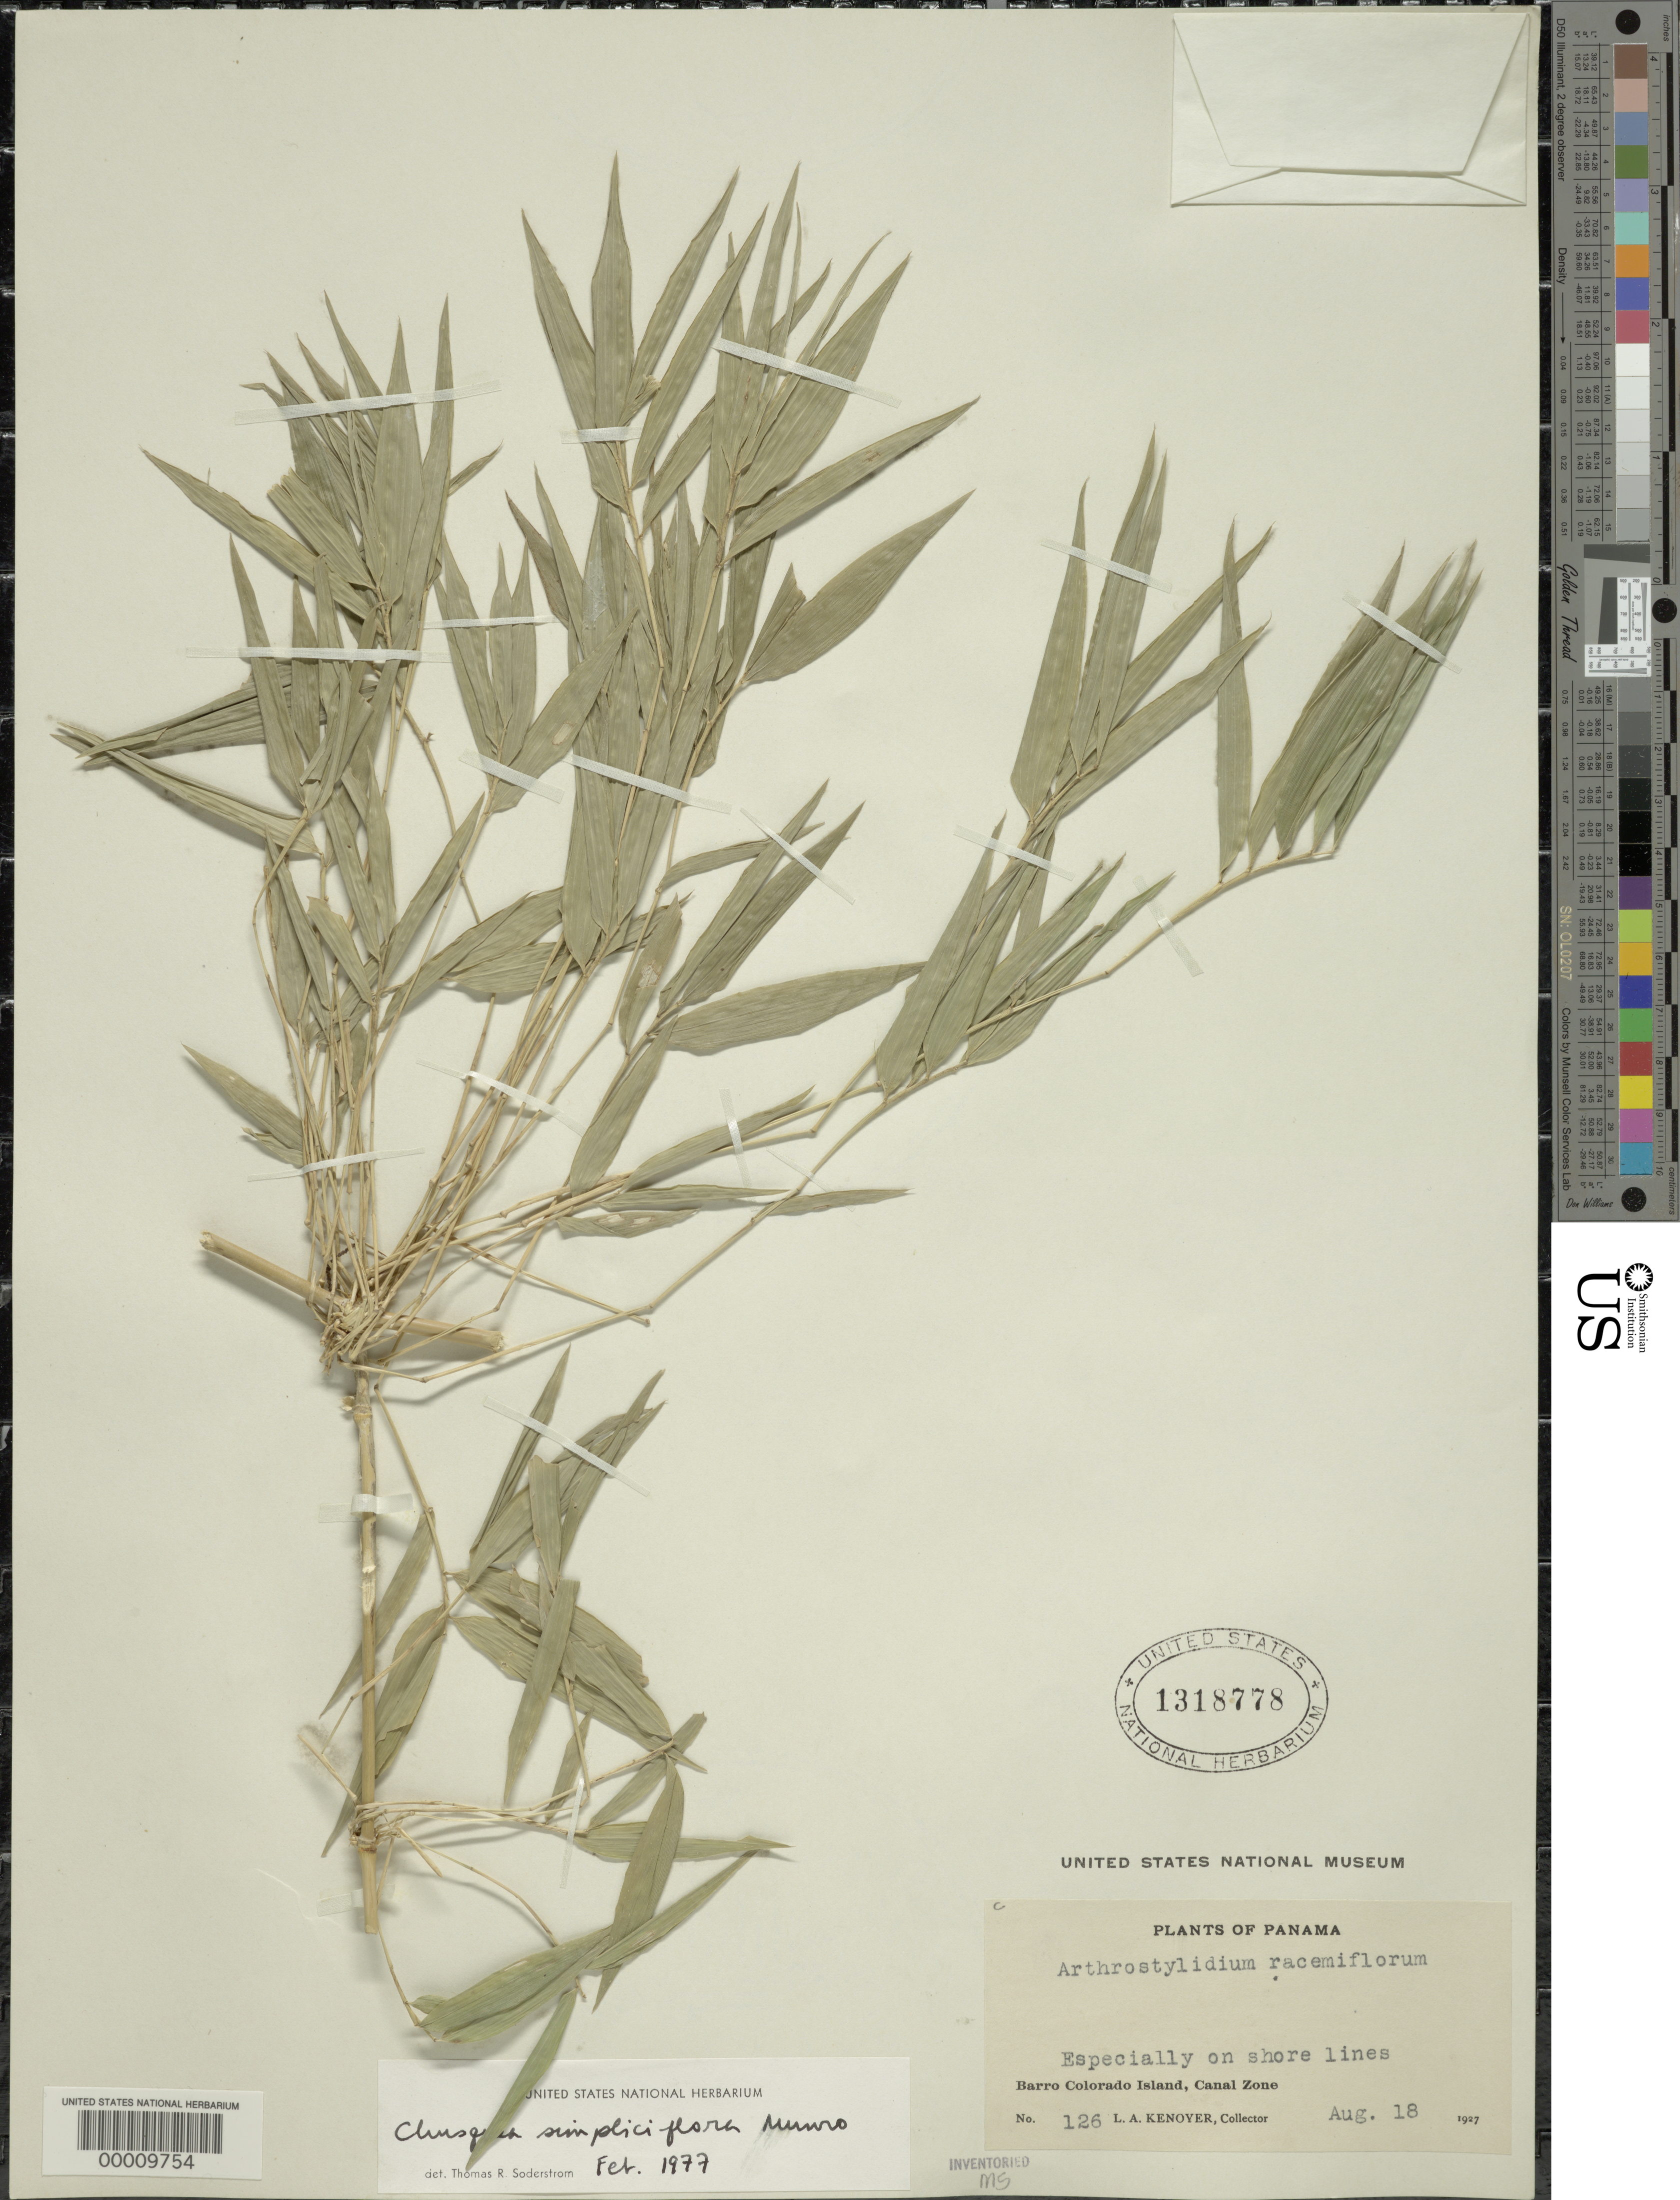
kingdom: Plantae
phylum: Tracheophyta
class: Liliopsida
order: Poales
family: Poaceae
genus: Chusquea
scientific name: Chusquea simpliciflora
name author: Munro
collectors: L. A. Kenoyer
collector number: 126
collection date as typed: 18 Aug 1927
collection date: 1927-08-18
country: Panama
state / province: Panamá Oeste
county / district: Canal Zone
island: Barro Colorado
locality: Barro Colorado I.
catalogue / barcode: US 1318778